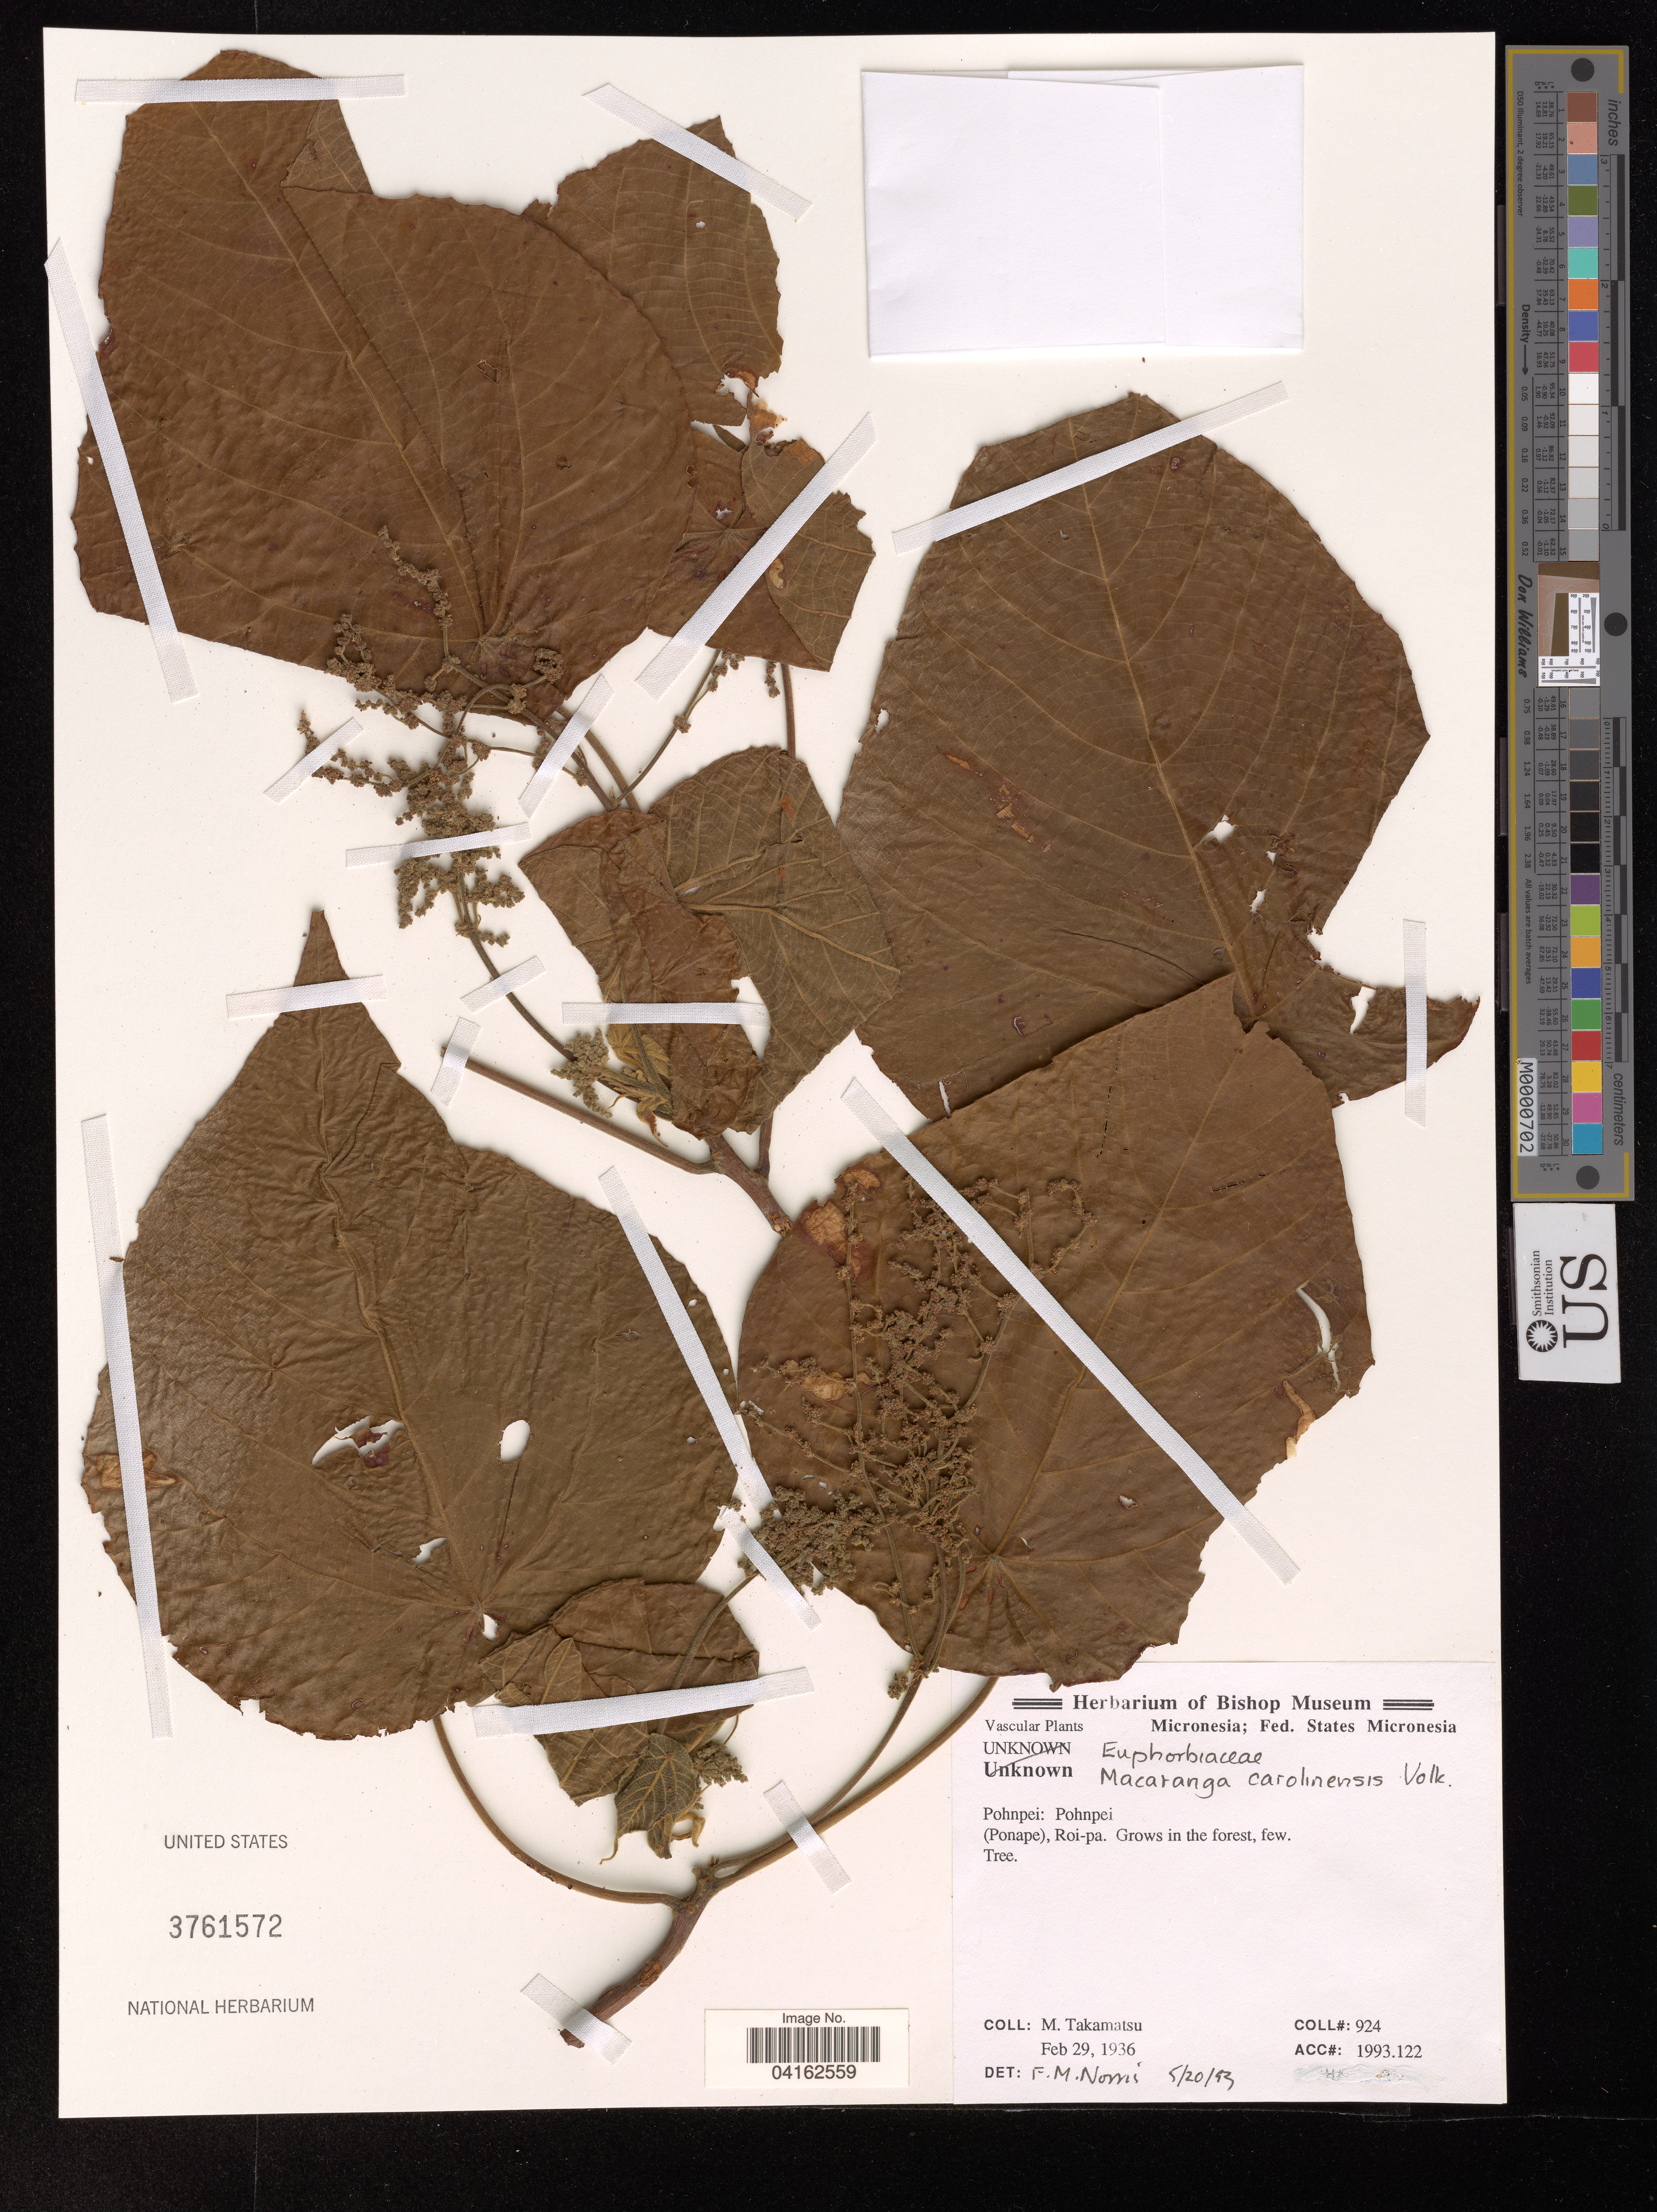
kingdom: Plantae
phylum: Tracheophyta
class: Magnoliopsida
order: Malpighiales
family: Euphorbiaceae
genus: Macaranga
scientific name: Macaranga carolinensis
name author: Volkens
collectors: M. Takamatsu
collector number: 924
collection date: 1936-02-29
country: Micronesia, Federated States of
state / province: Pohnpei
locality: (Ponape), Roi-pa.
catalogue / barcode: US 3761572